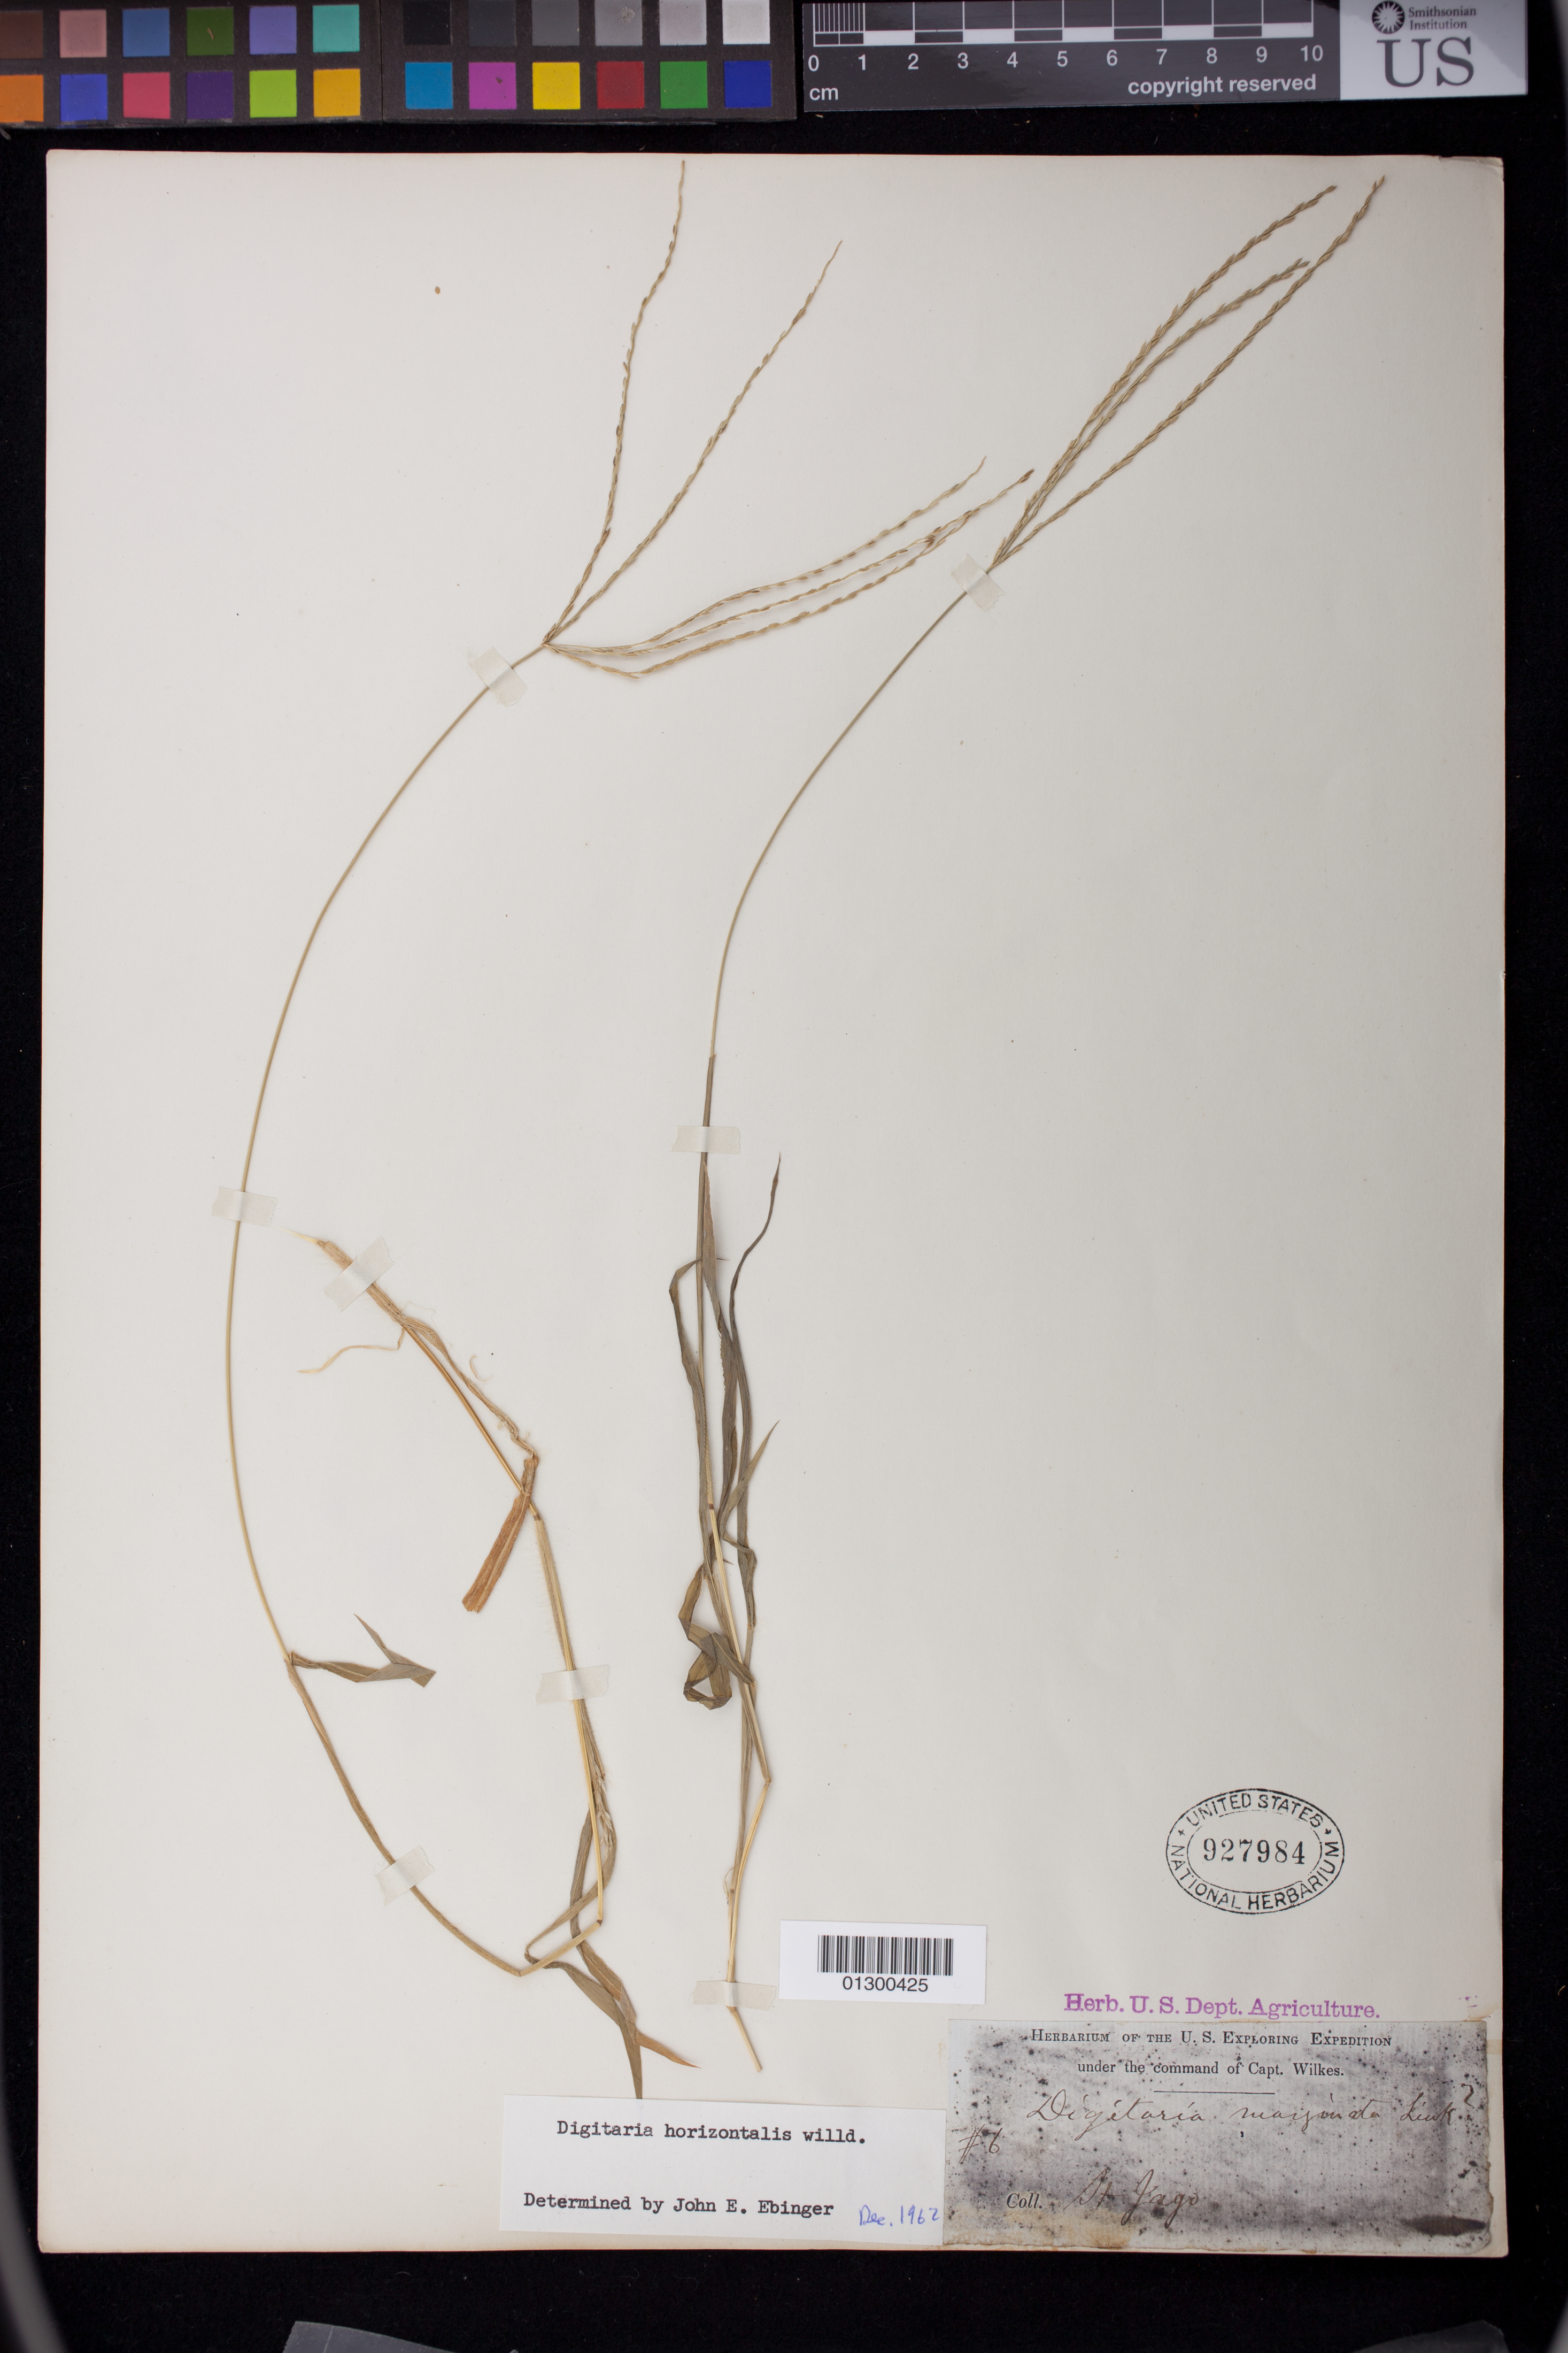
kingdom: Plantae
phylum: Tracheophyta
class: Liliopsida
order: Poales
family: Poaceae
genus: Digitaria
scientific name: Digitaria horizontalis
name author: Willd.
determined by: Ebinger, John E.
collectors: Wilkes Explor. Exped.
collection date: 1838/1842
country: Chile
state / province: Región Metropolitana (RM)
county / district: Santiago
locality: St Jago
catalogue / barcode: US 927984